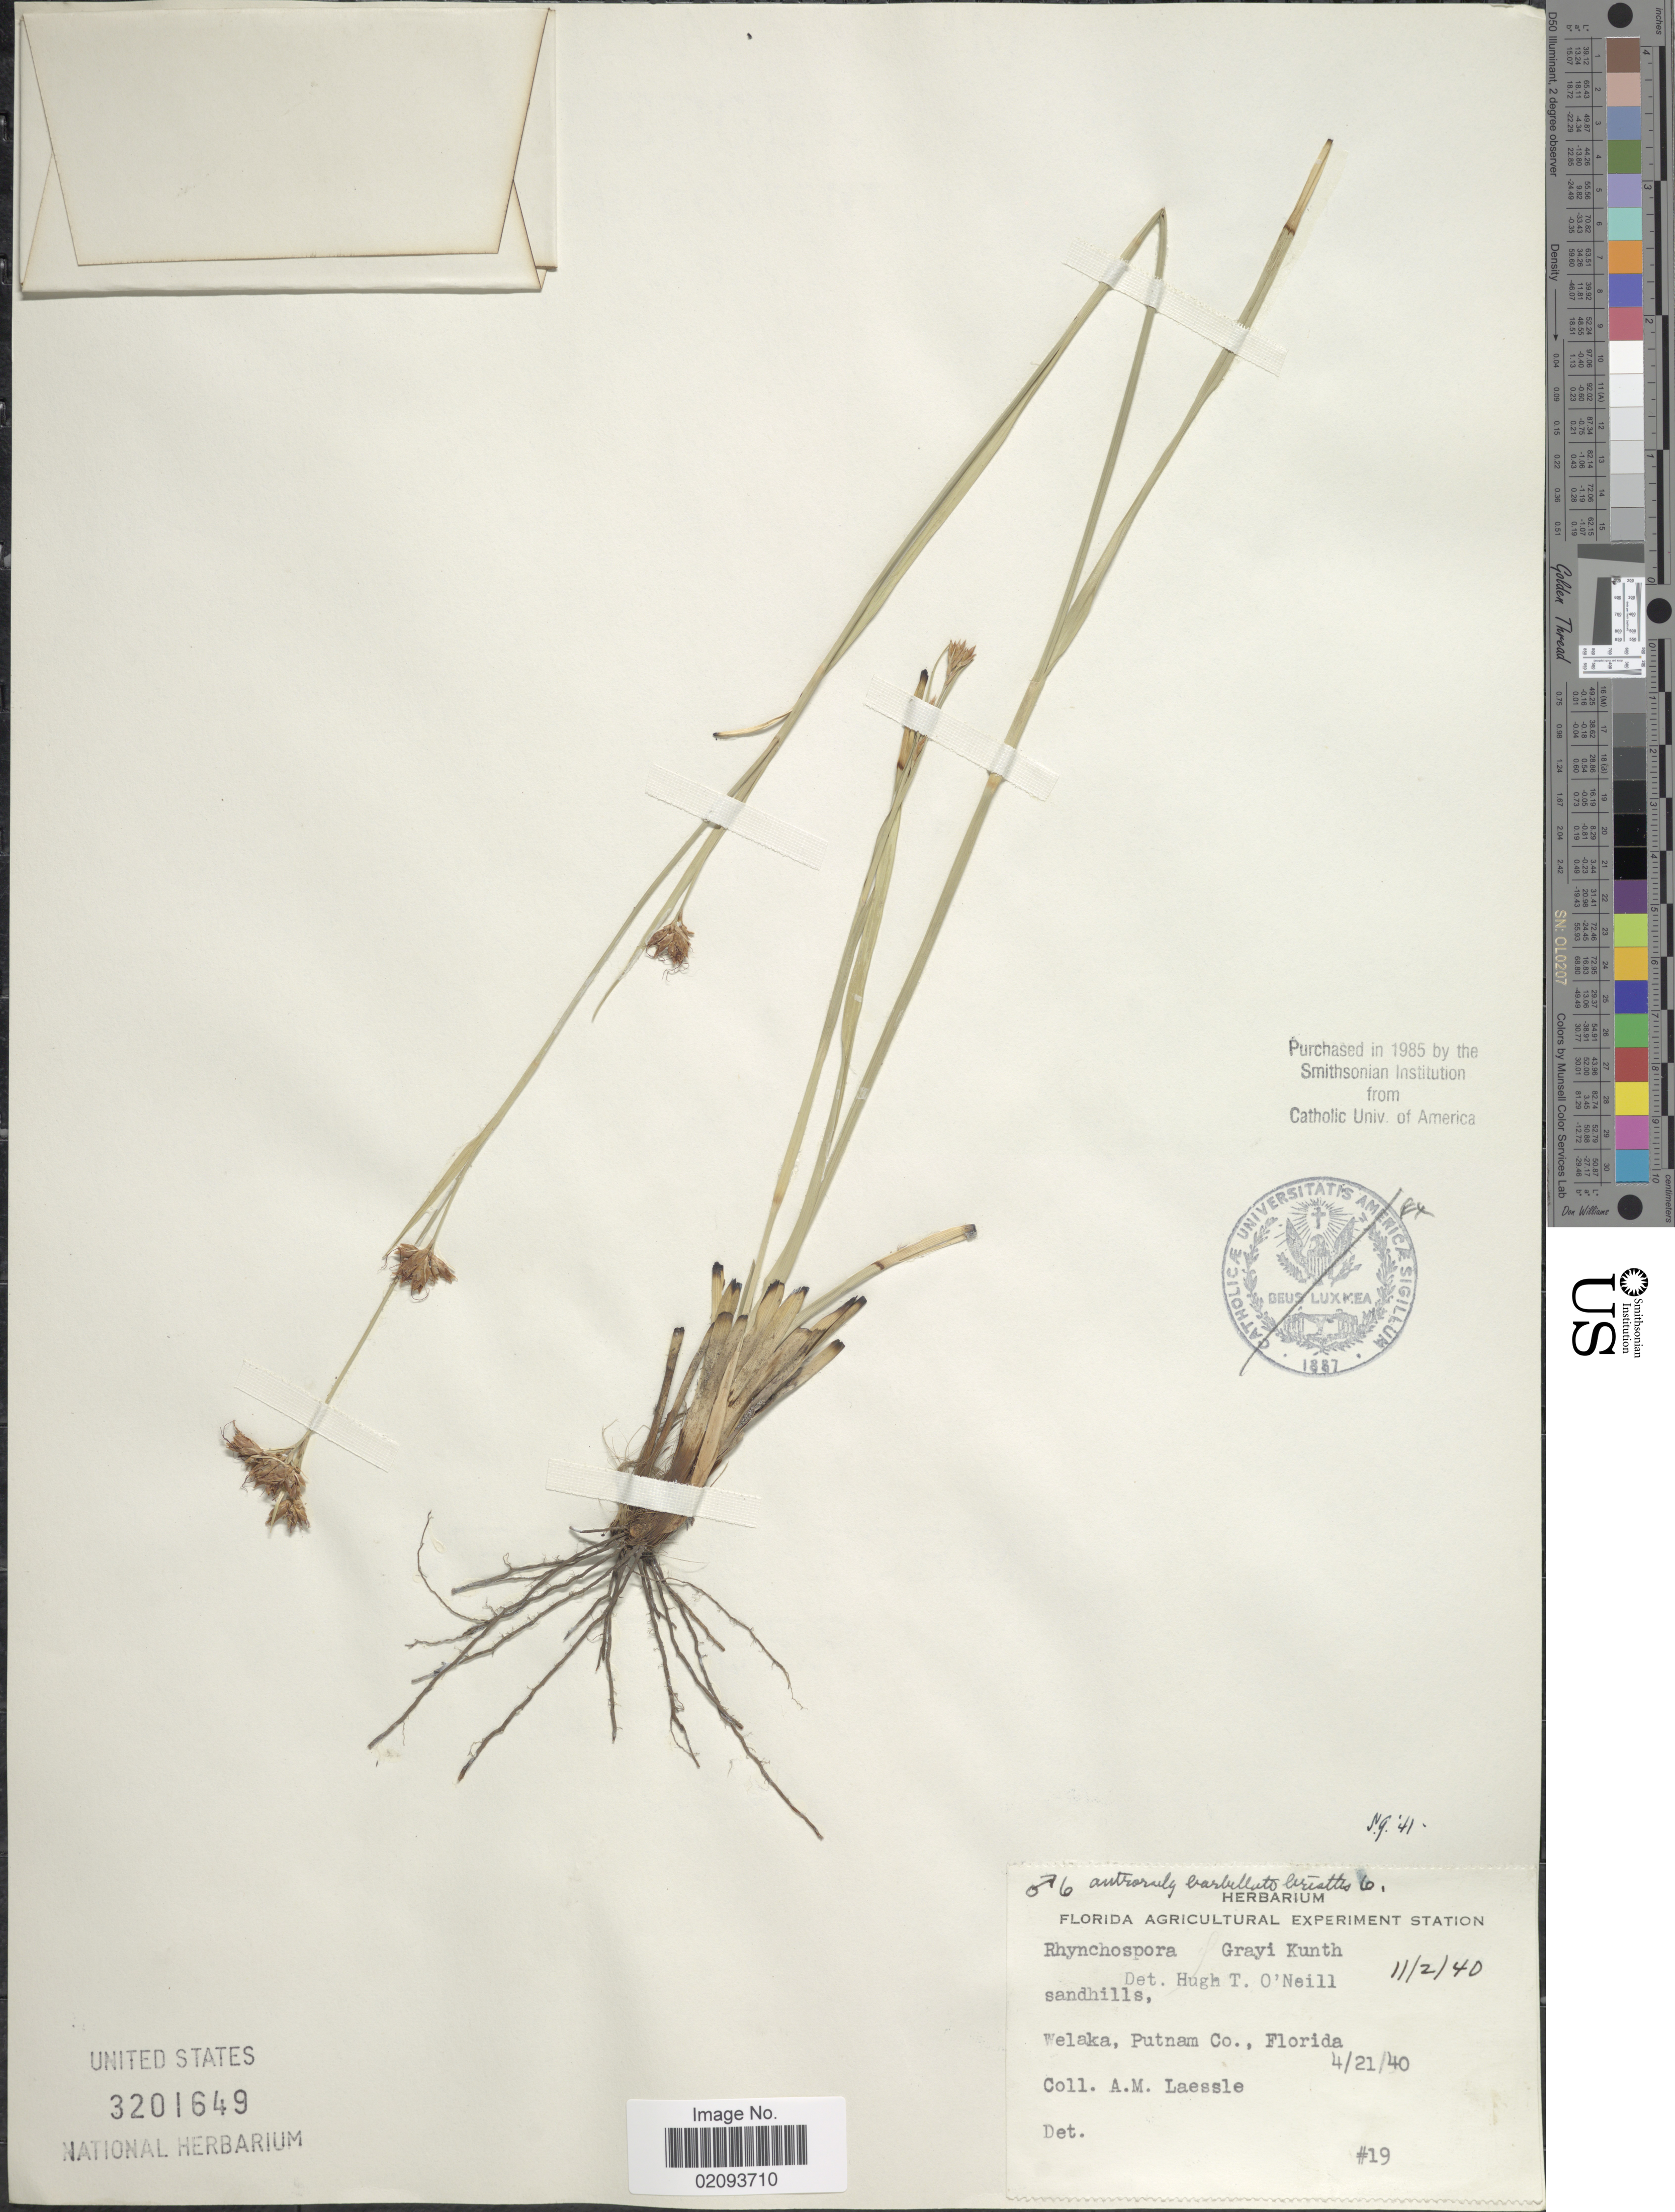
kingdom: Plantae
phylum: Tracheophyta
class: Liliopsida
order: Poales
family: Cyperaceae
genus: Rhynchospora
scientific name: Rhynchospora grayi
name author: Kunth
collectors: A. Laessle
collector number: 19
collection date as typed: Transcribed d/m/y: 21/4/40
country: United States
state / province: Florida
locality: Welaka, Putnam Co.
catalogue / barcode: US 3201649